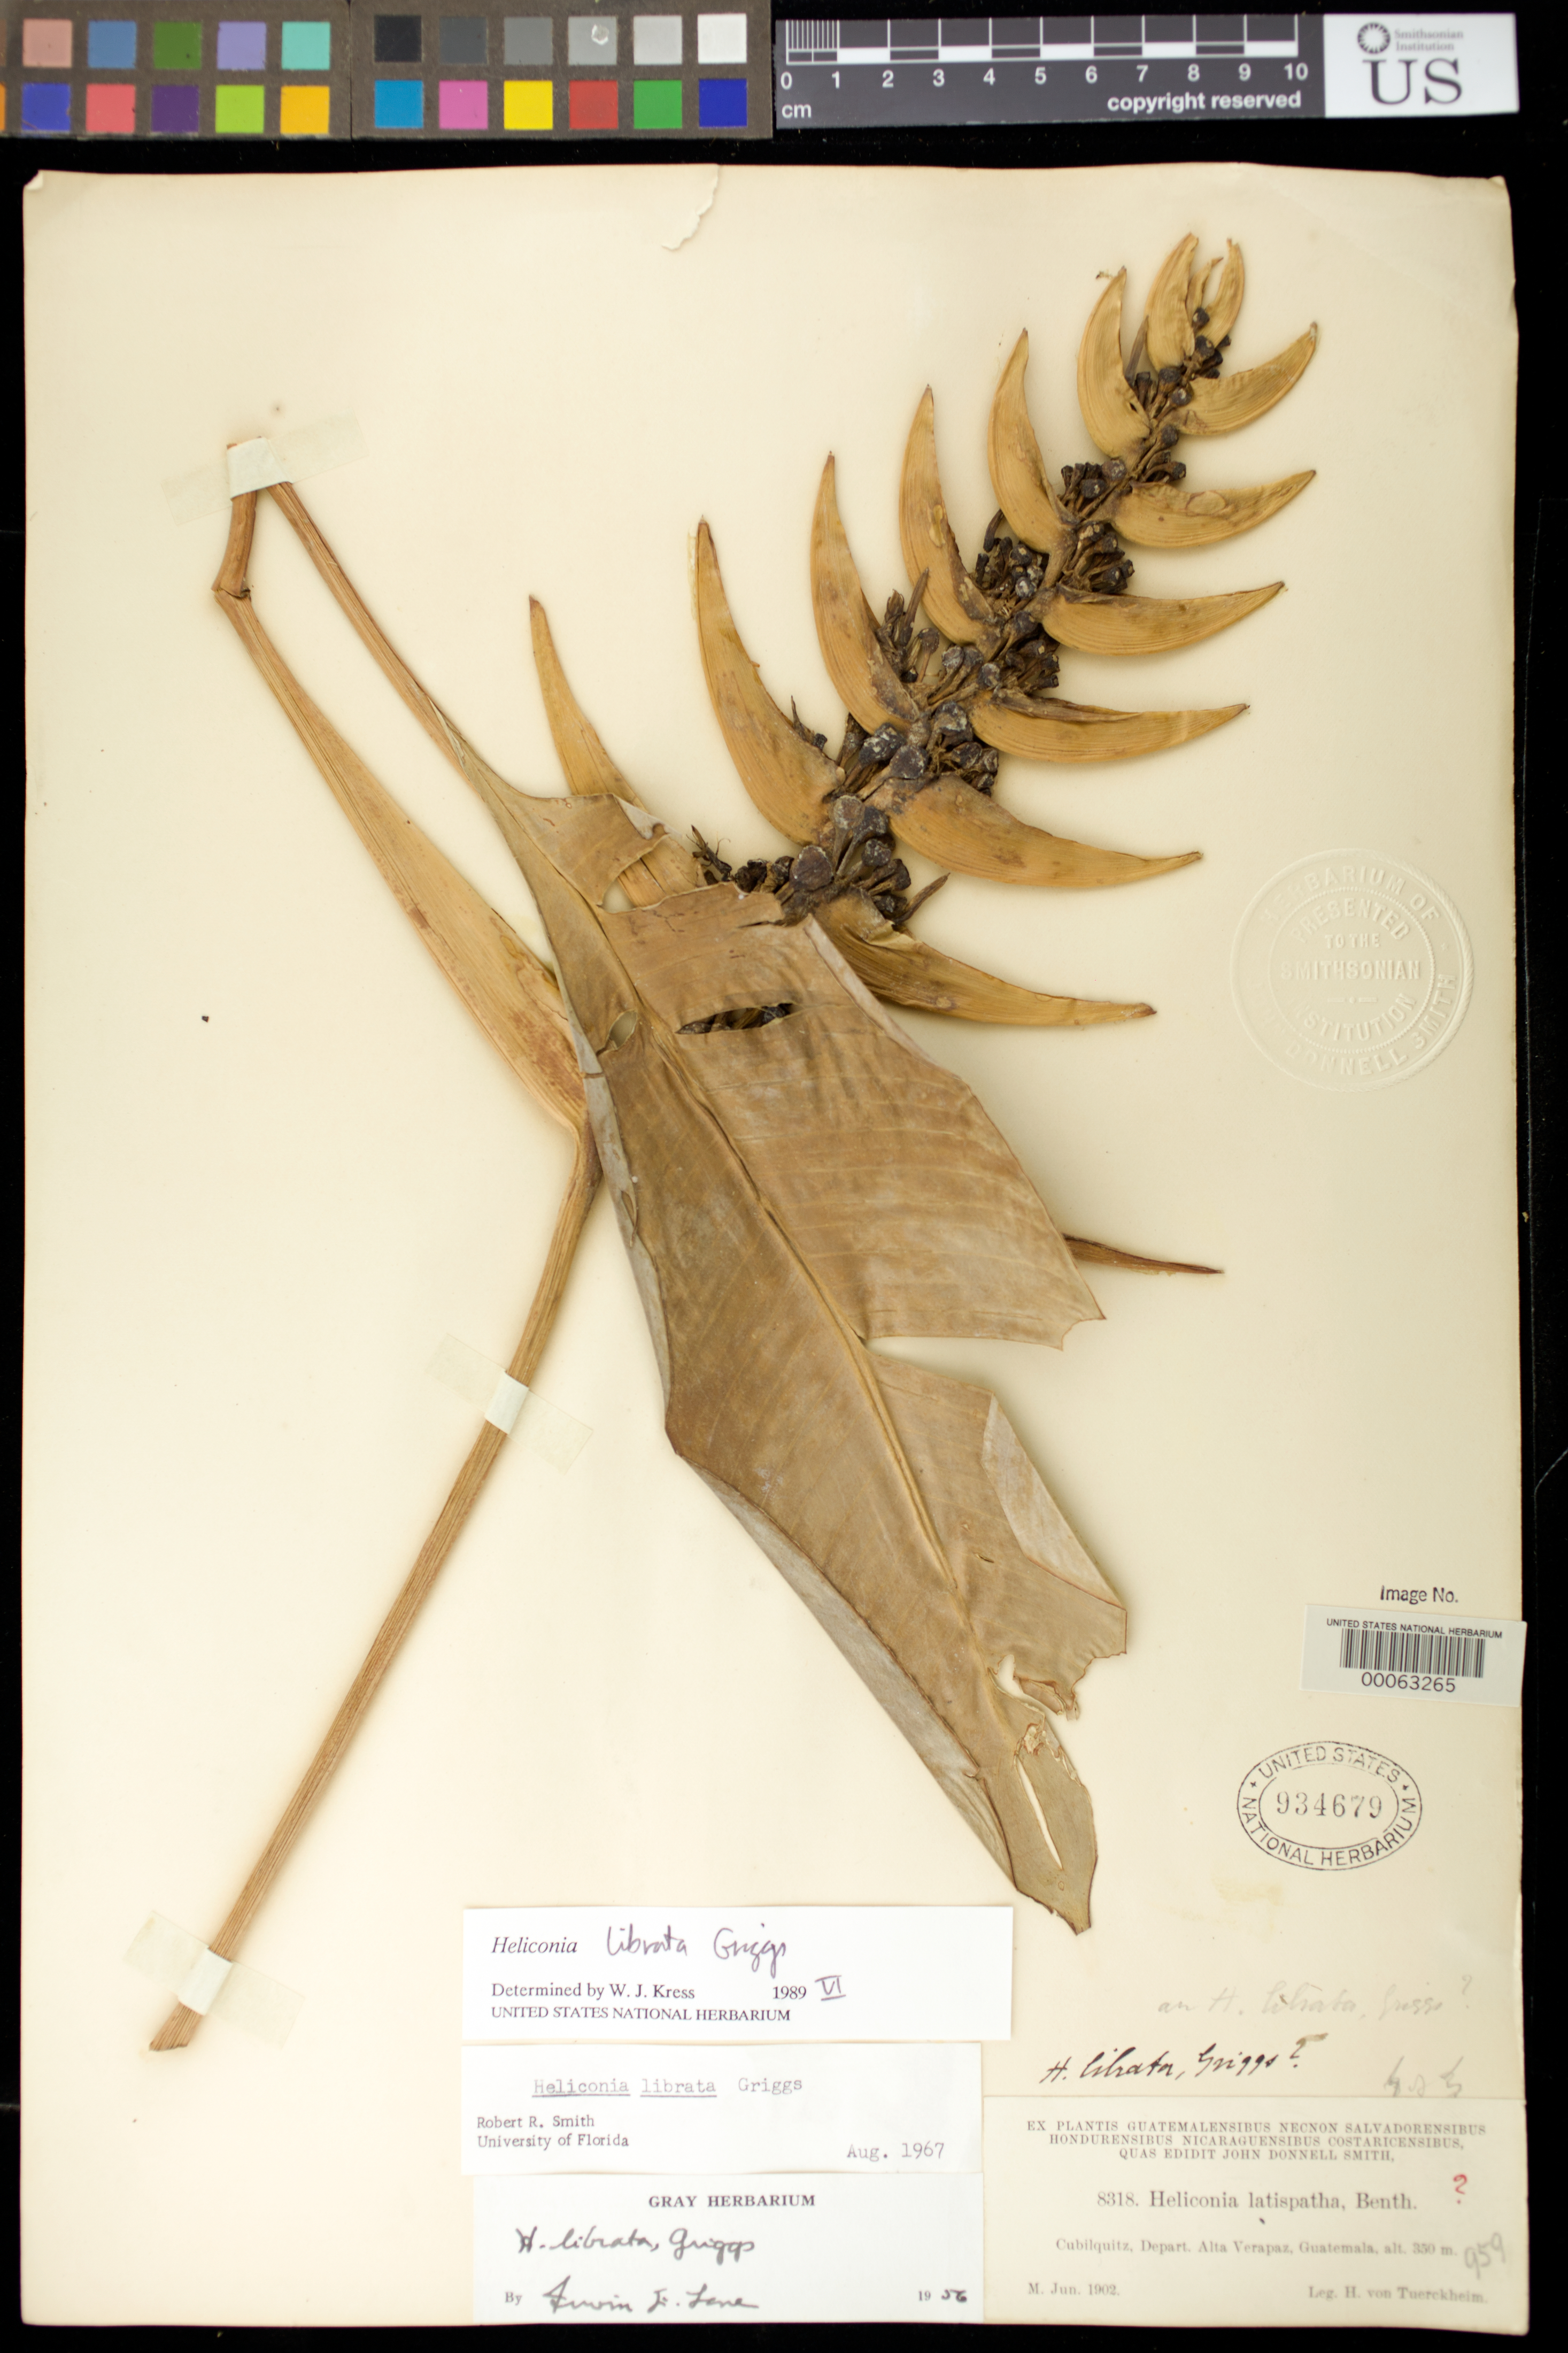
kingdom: Plantae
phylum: Tracheophyta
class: Liliopsida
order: Zingiberales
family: Heliconiaceae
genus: Heliconia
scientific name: Heliconia librata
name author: R.F. Griggs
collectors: H. von Türckheim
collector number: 8318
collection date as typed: Jun 1902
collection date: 1902-06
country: Guatemala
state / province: Alta Verapaz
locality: Cubilquitz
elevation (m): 350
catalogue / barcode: US 934679